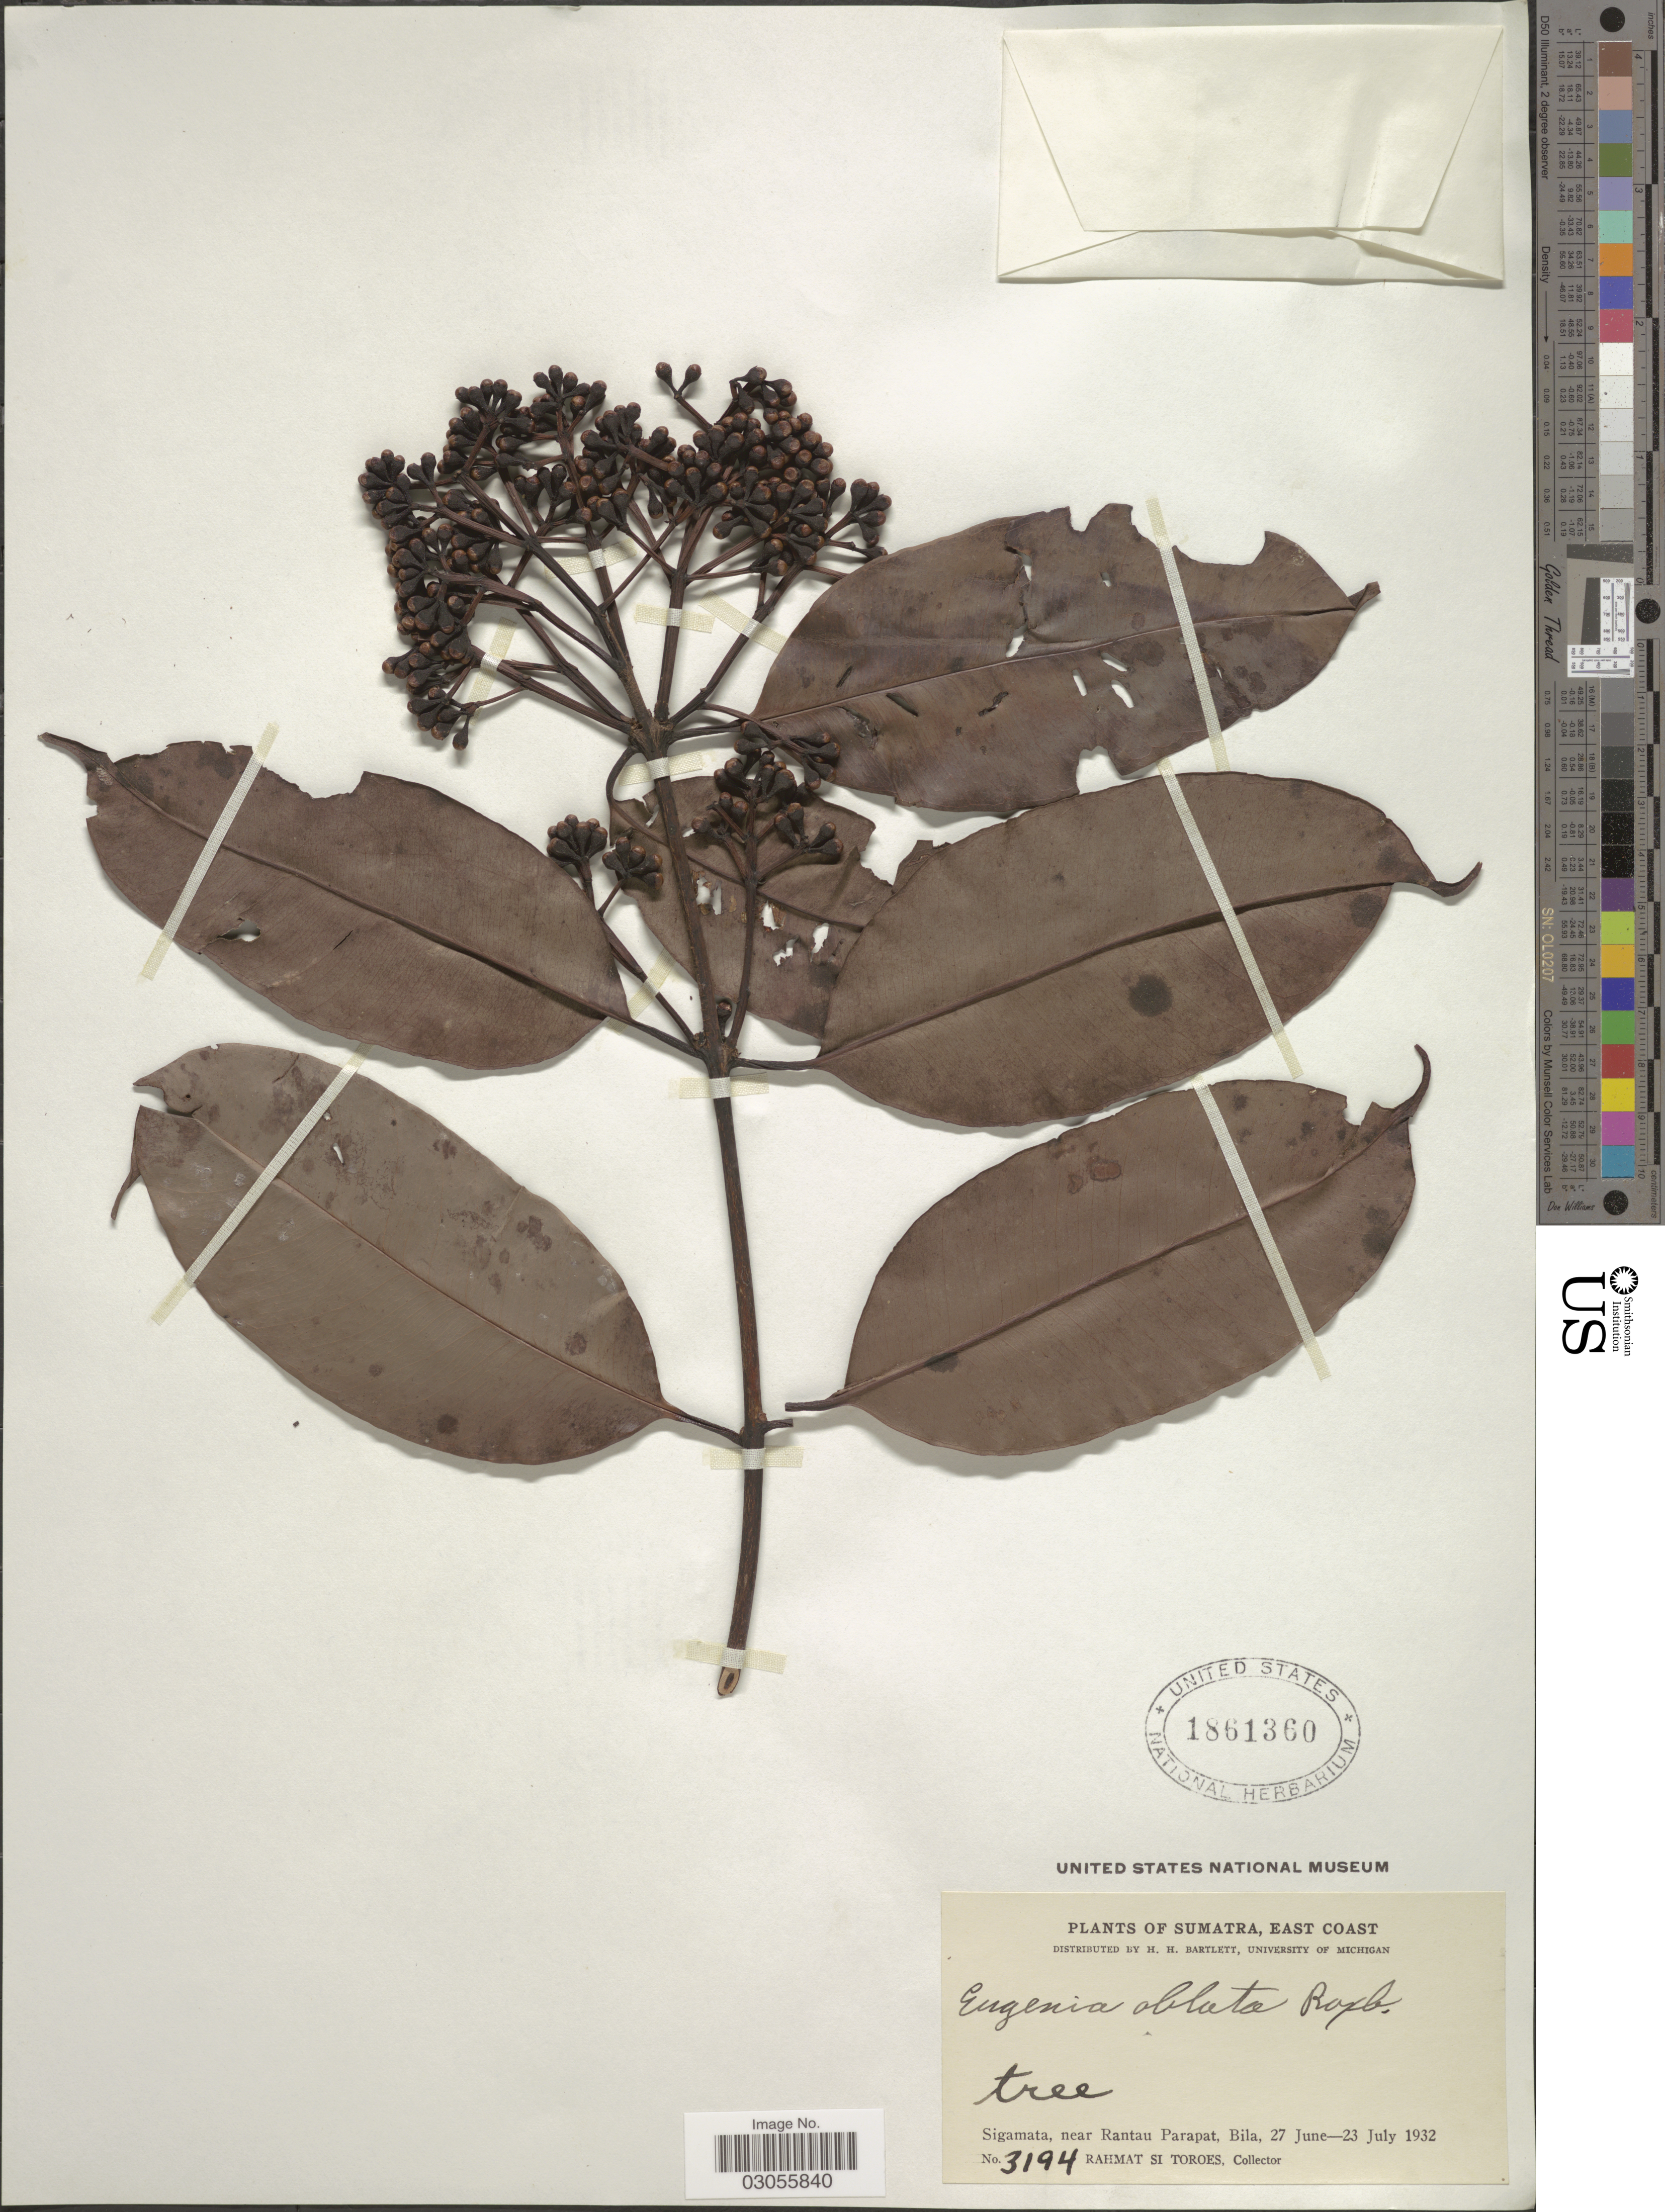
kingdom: Plantae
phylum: Tracheophyta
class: Magnoliopsida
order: Myrtales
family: Myrtaceae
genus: Syzygium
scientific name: Syzygium oblatum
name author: (Roxb.) Wall. ex A.M. Cowan & Cowan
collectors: Rahmat Si Boeea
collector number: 3194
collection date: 1932-06-27/1932-07-23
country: Indonesia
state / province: Sumatra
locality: East Coast. Sigamata, near Rantau Parapat, Bila.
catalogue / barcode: US 1861360